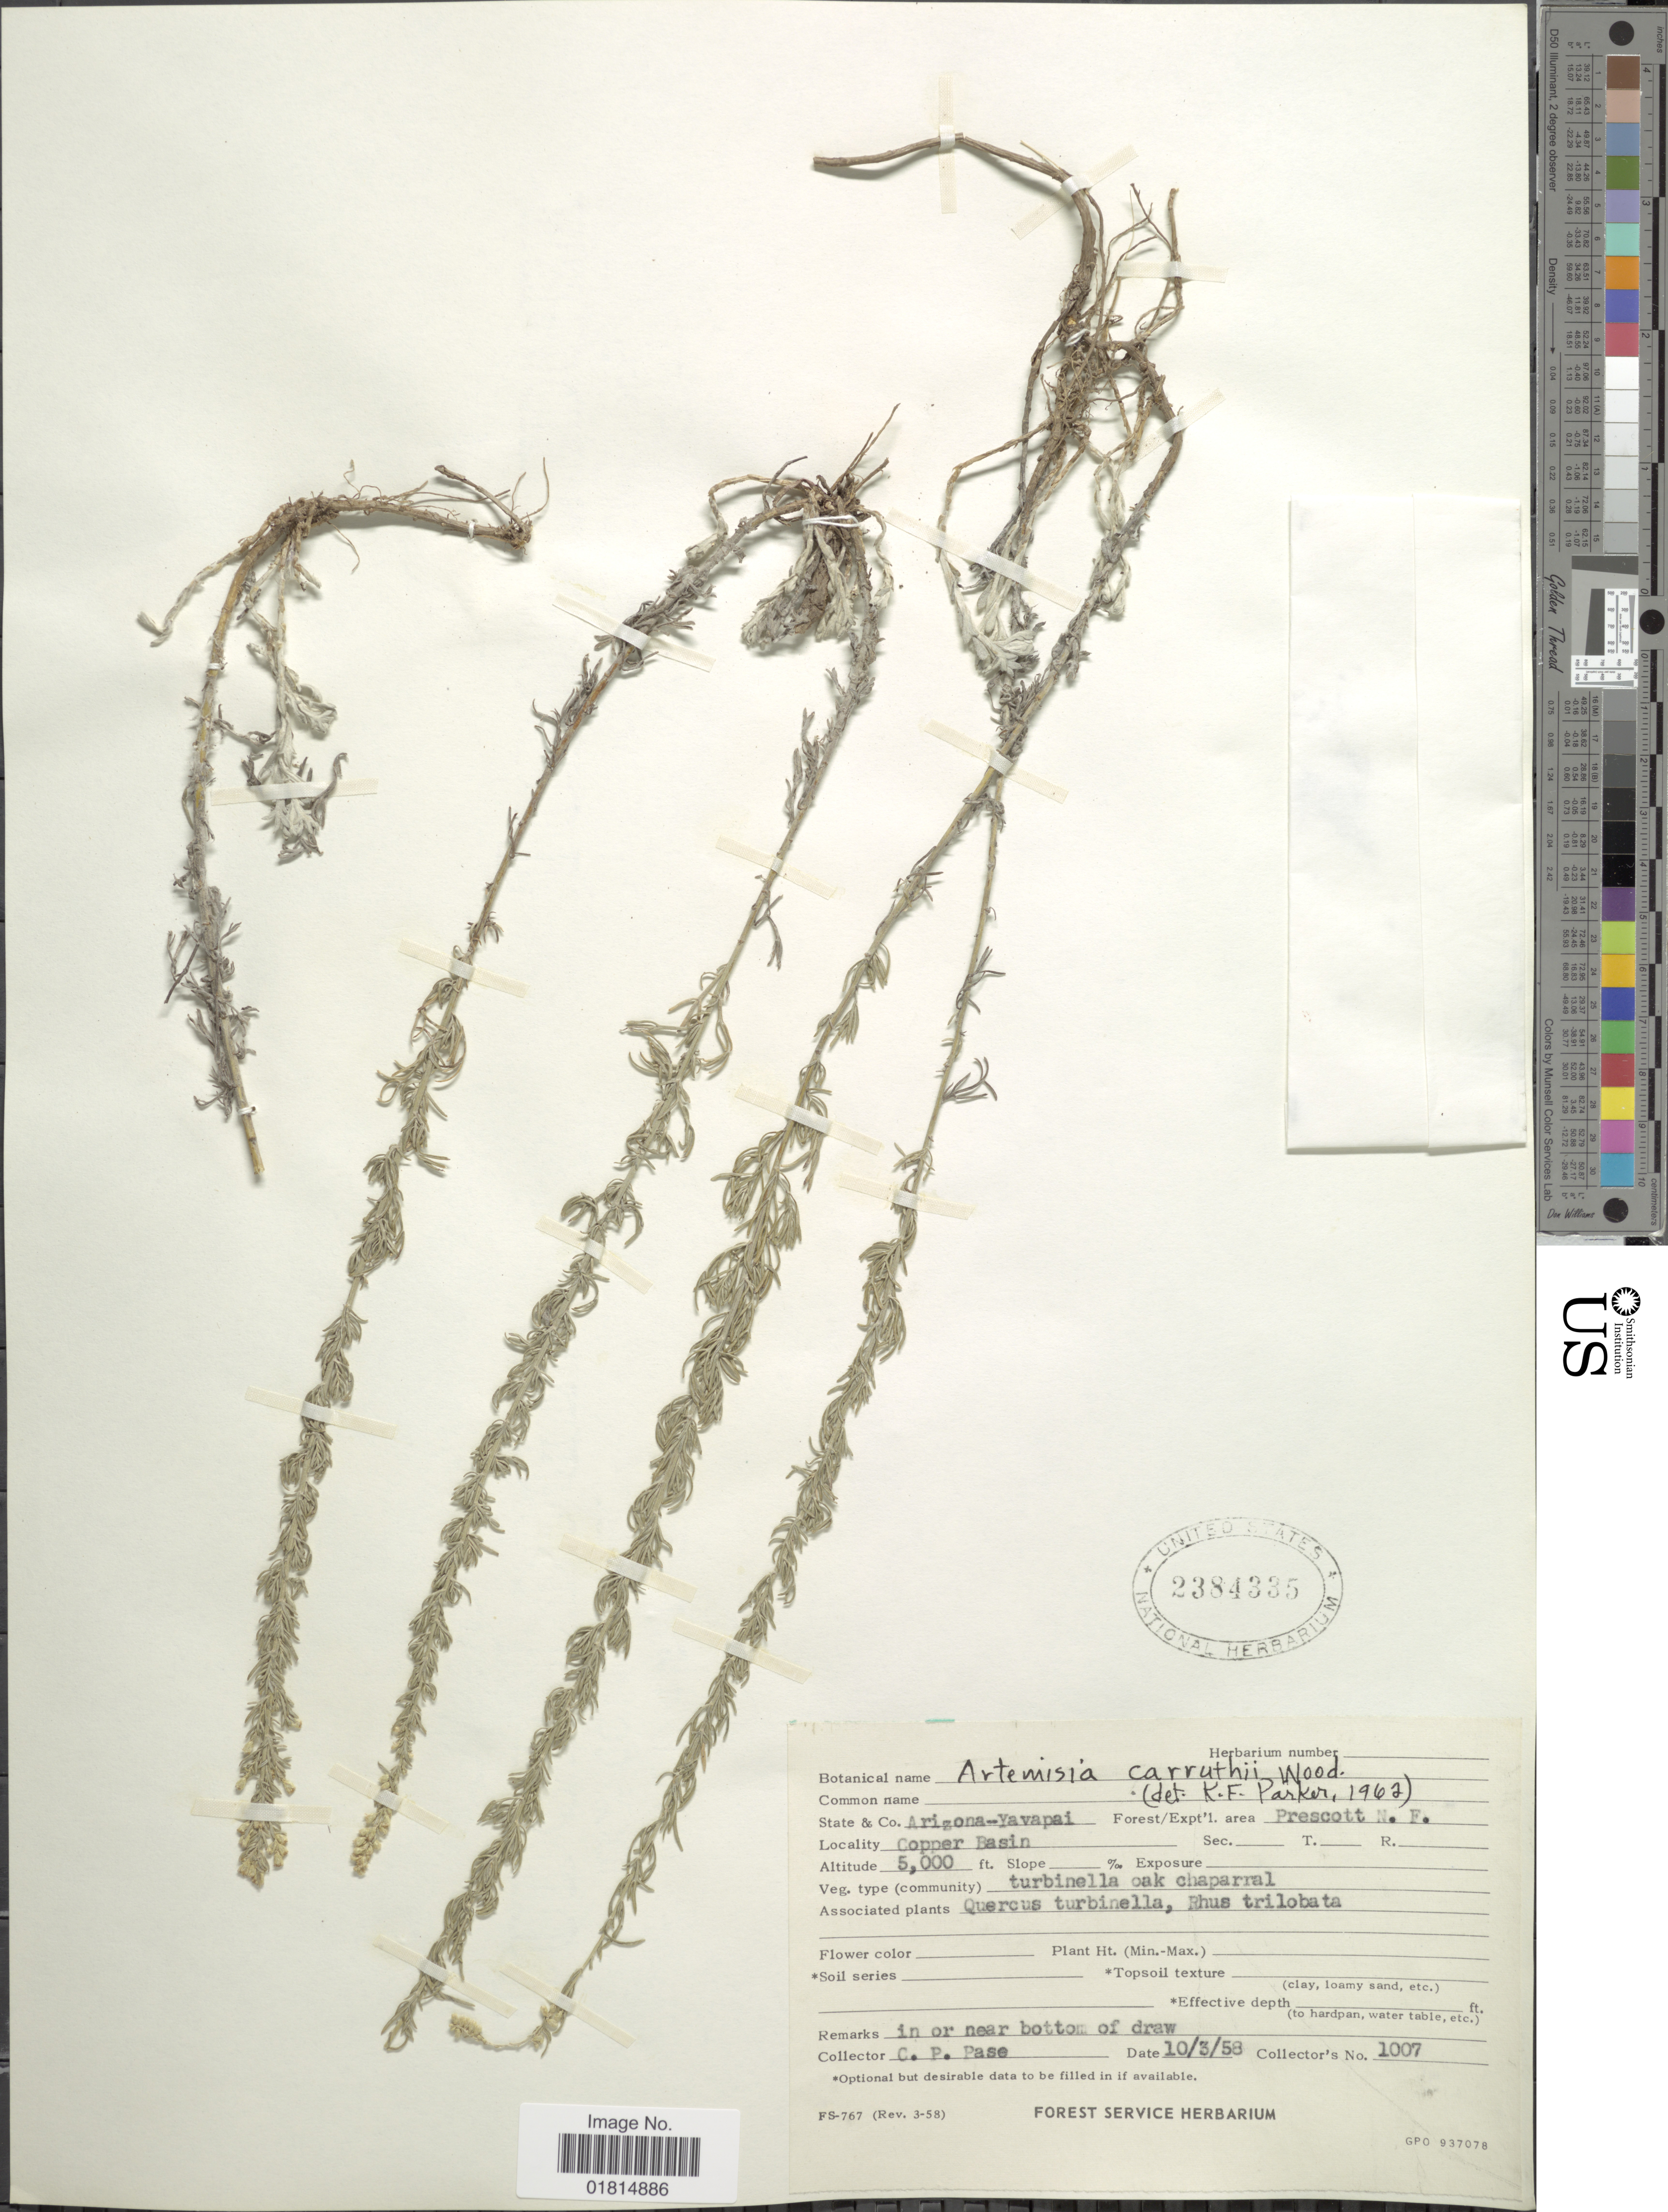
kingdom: Plantae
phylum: Tracheophyta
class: Magnoliopsida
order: Asterales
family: Asteraceae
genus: Artemisia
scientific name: Artemisia carruthii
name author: Alph. Wood ex Carruth.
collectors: C. P. Pase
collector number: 1007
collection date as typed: Transcribed d/m/y: 3/10/58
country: United States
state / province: Arizona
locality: Arizona -Yavapai. Prescott N.F. Copper Basin.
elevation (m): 1524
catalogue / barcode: US 2384335